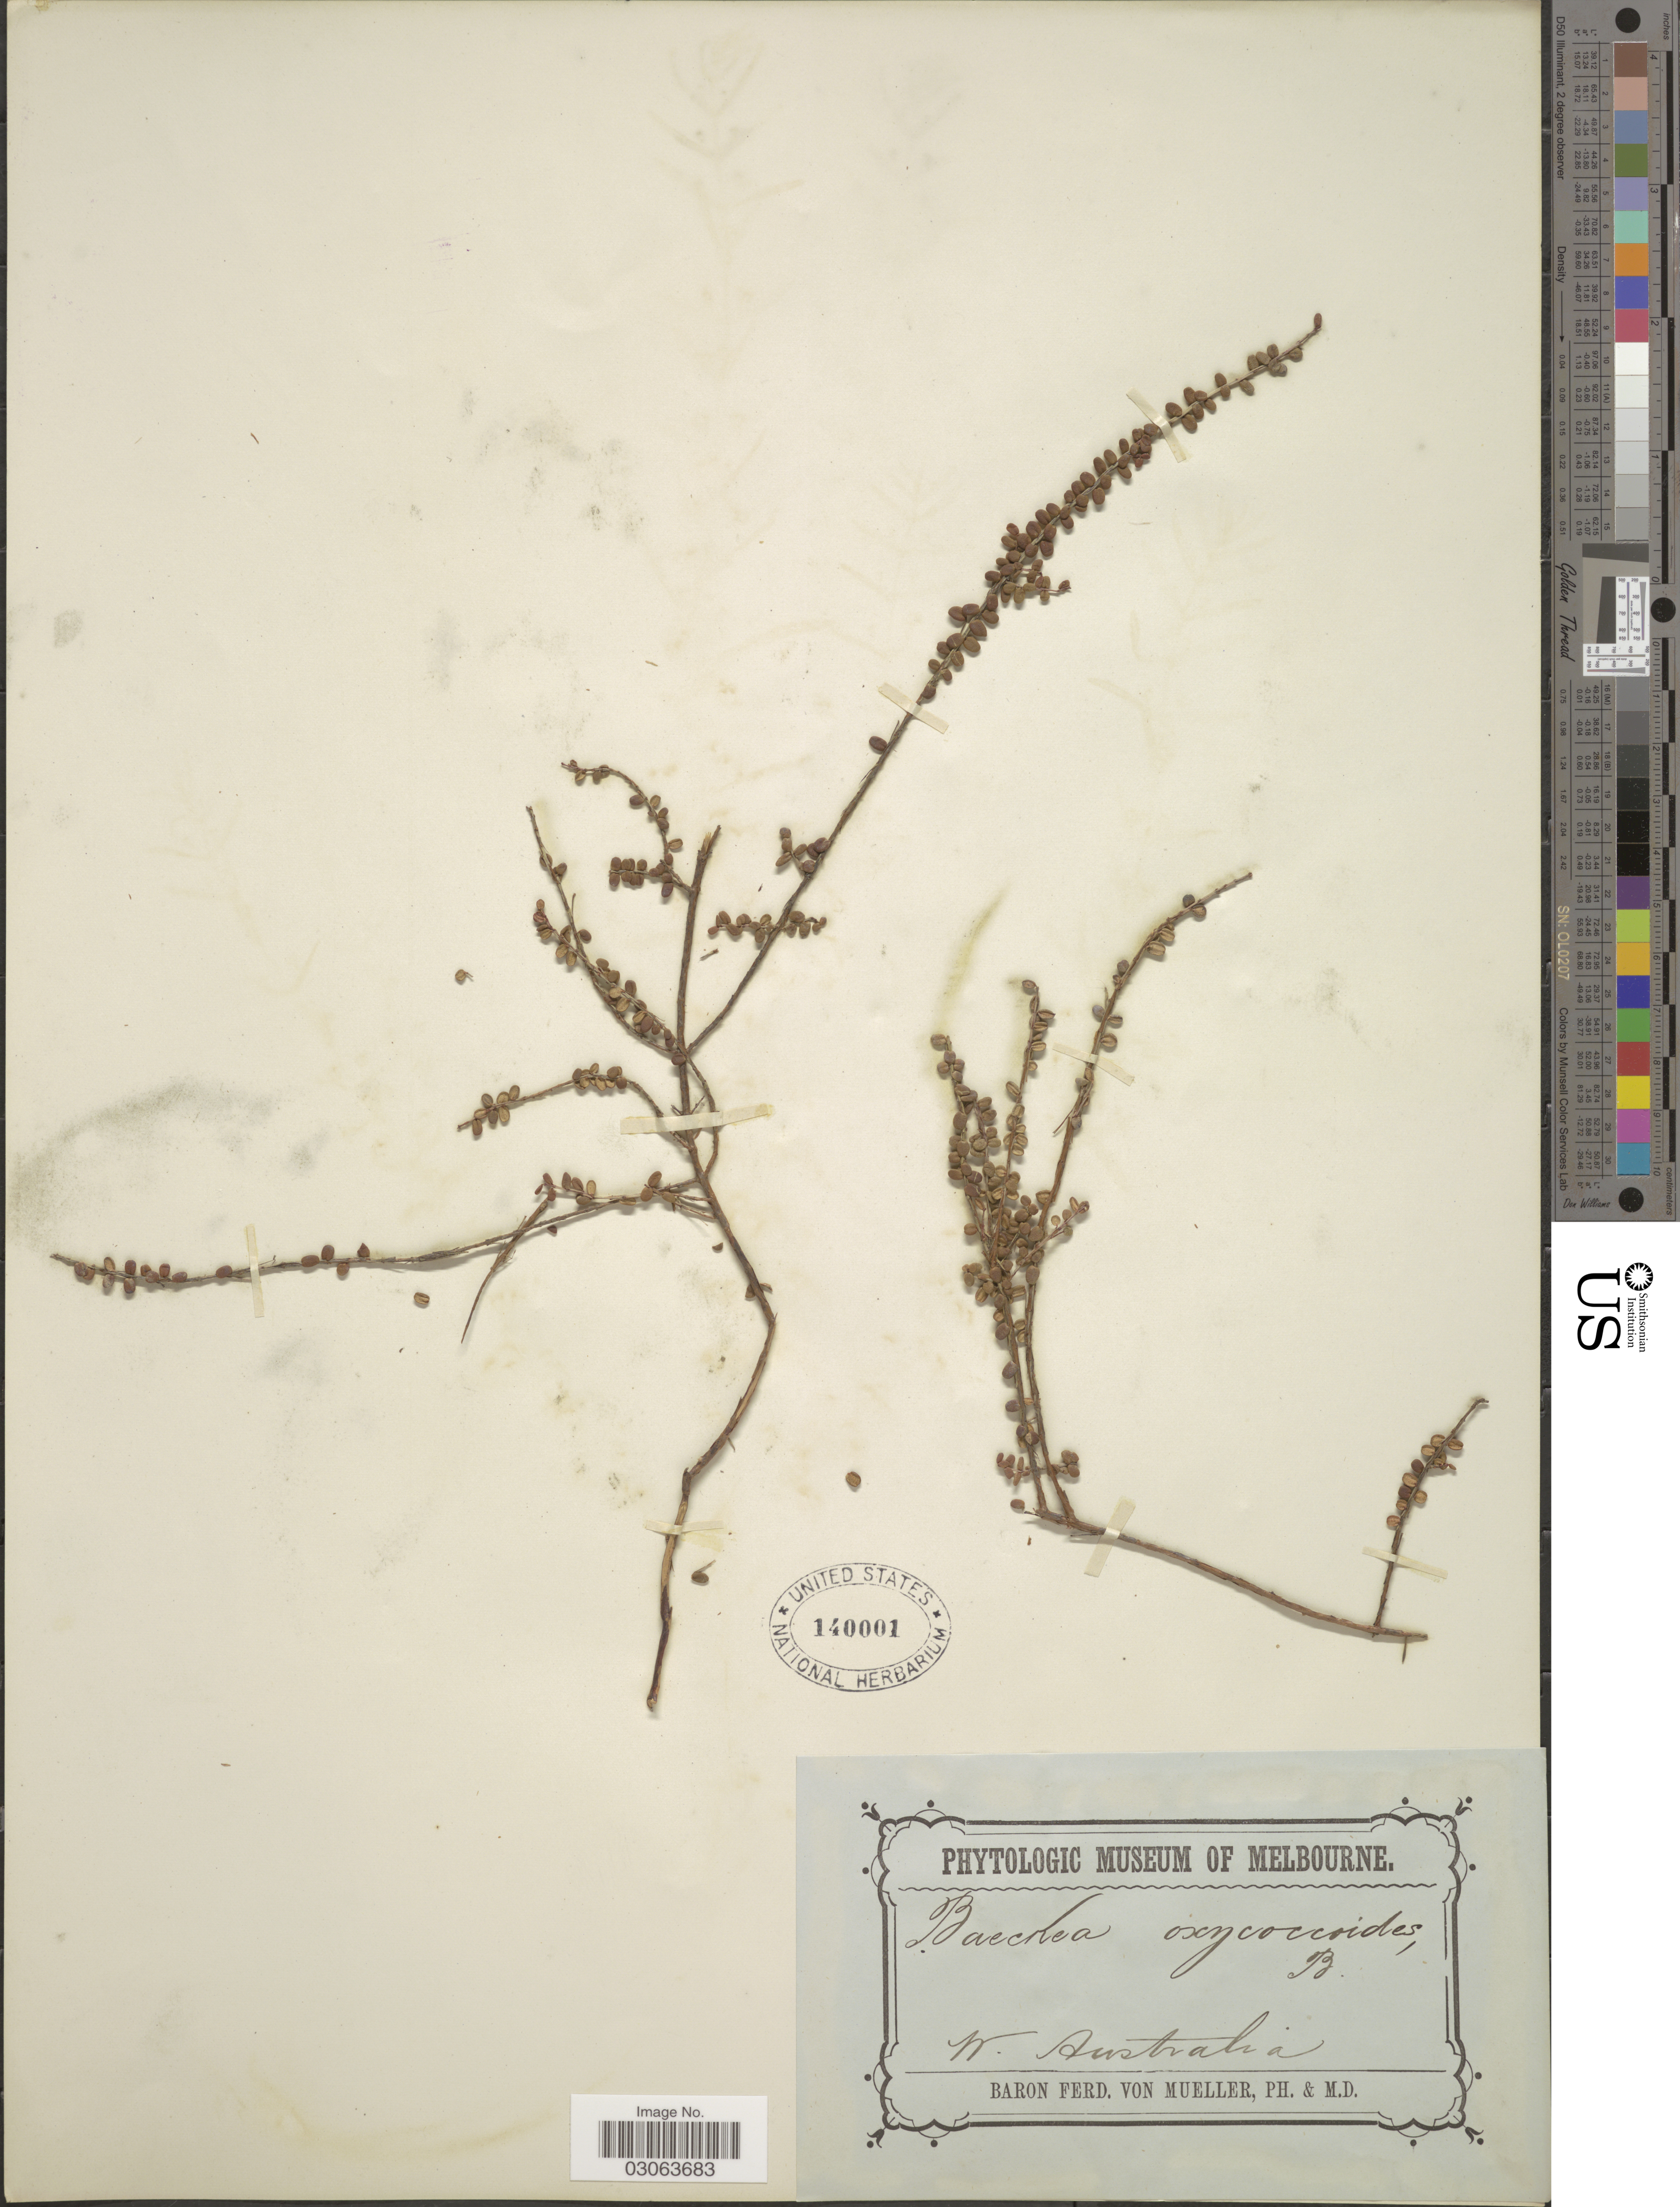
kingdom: Plantae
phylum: Tracheophyta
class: Magnoliopsida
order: Myrtales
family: Myrtaceae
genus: Rinzia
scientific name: Rinzia oxycoccoides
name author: Turcz.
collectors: F. Mueller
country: Australia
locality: W. Australia.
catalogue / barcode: US 140001